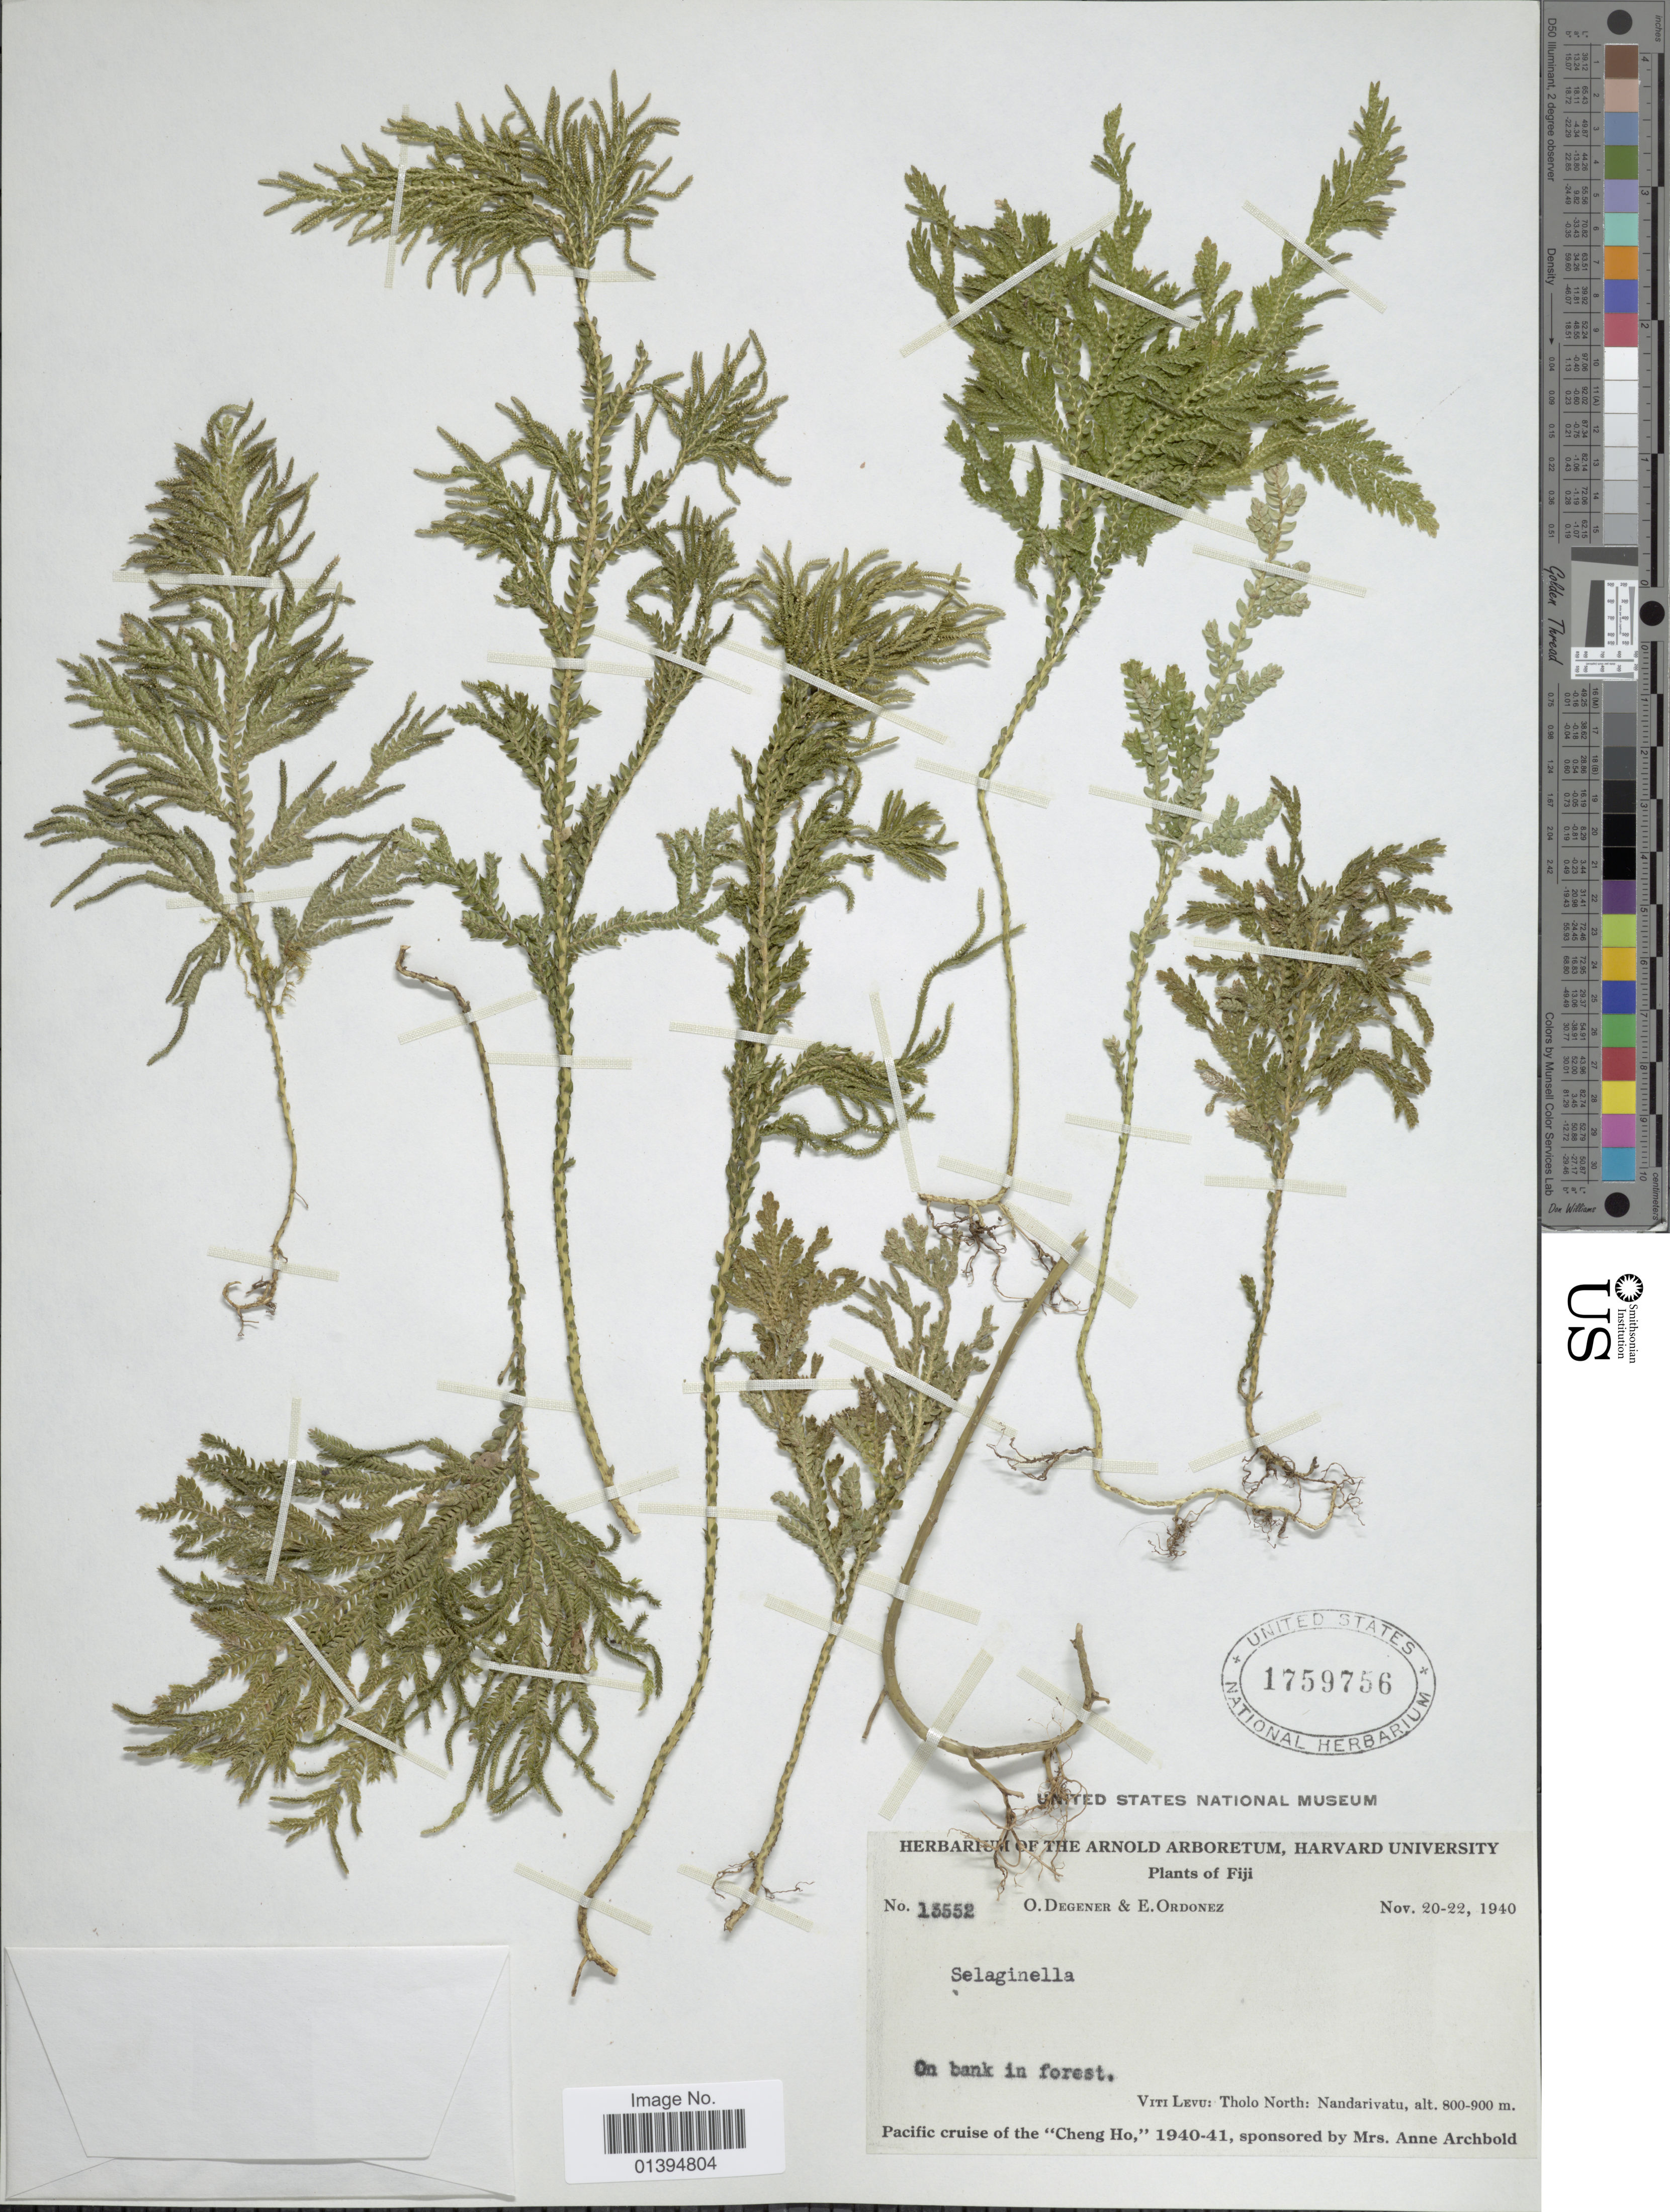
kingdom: Plantae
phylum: Tracheophyta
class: Lycopodiopsida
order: Selaginellales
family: Selaginellaceae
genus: Selaginella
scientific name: Selaginella sp.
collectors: O. Degener & E. Ordonez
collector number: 13552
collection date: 1940-11-20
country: Fiji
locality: Viti Levu: Tholo North: Nandarivatu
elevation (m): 800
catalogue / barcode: US 1759756